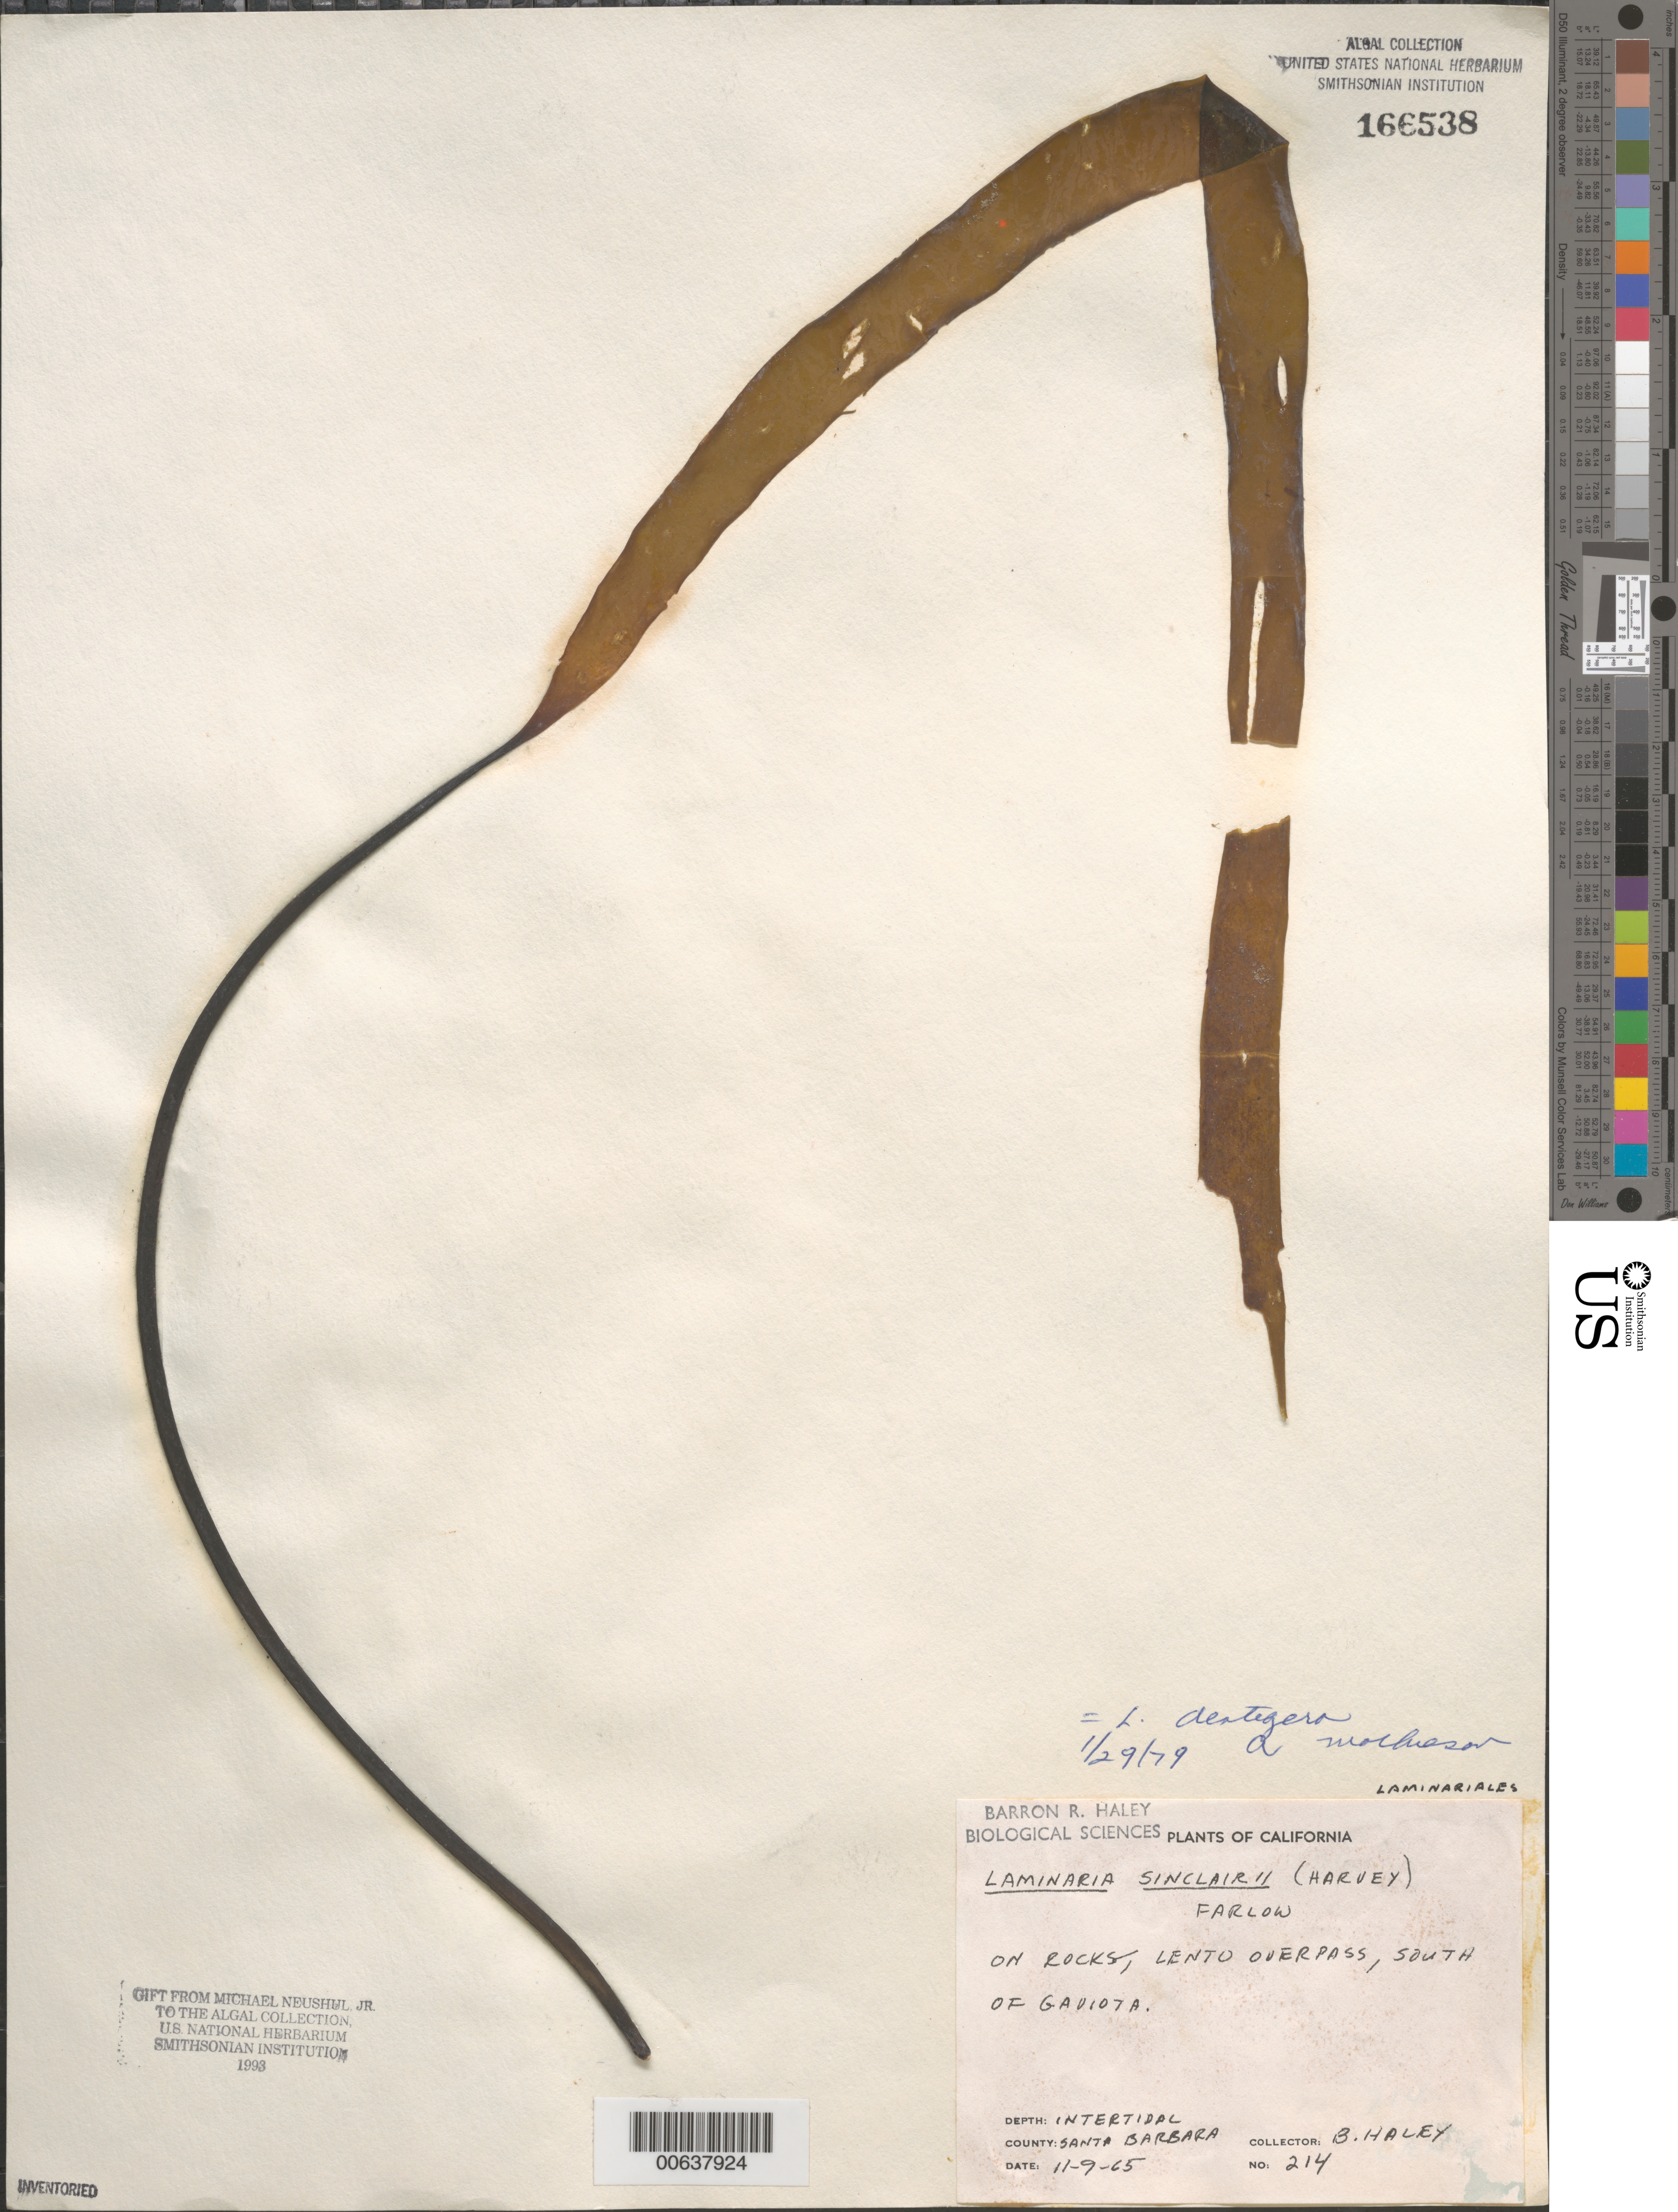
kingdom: Chromista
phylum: Ochrophyta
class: Phaeophyceae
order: Laminariales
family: Laminariaceae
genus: Laminaria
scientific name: Laminaria dentigera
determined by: Mathieson, A. C.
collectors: B. Haley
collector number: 214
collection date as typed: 09 Nov 1965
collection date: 1965-11-09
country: United States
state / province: California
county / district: Santa Barbara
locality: Lento Overpass, south of Gaviota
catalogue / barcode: US 166538